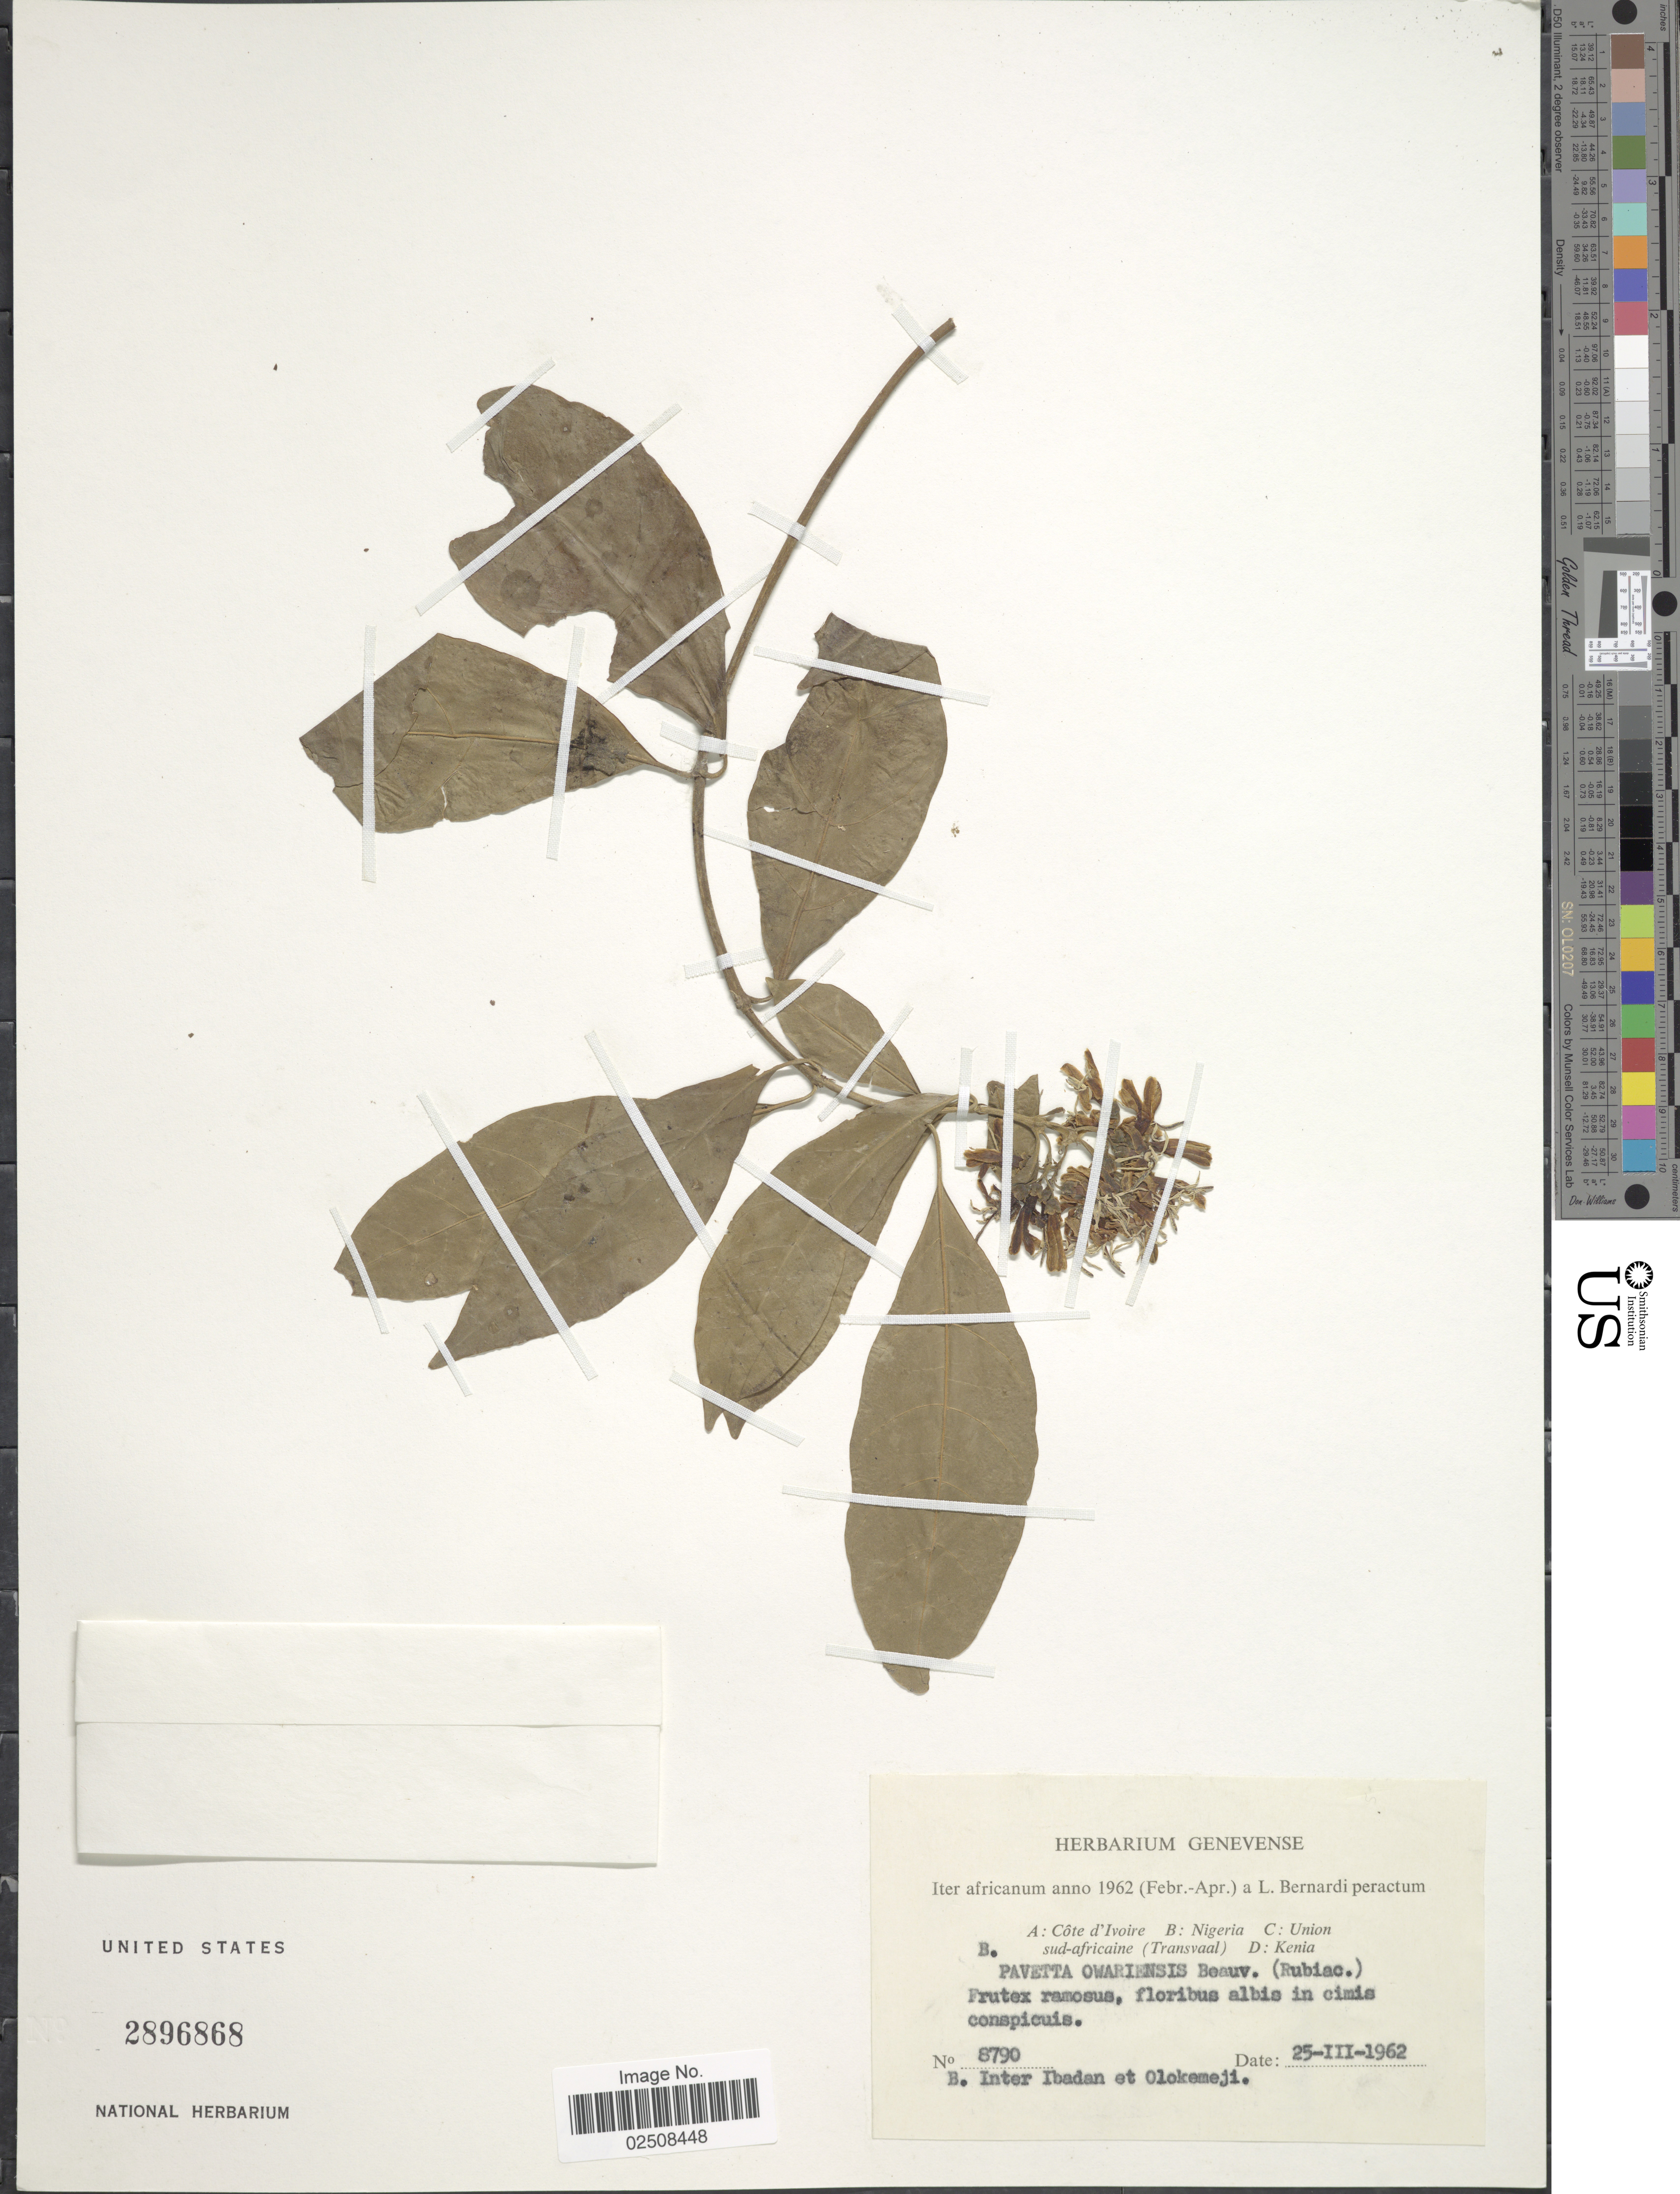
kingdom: Plantae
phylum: Tracheophyta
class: Magnoliopsida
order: Gentianales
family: Rubiaceae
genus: Pavetta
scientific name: Pavetta owariensis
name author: P. Beauv.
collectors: L. Bernardi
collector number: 8790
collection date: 1962-03-25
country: Nigeria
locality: Inter Ibadan et Olokemeji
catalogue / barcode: US 2896868